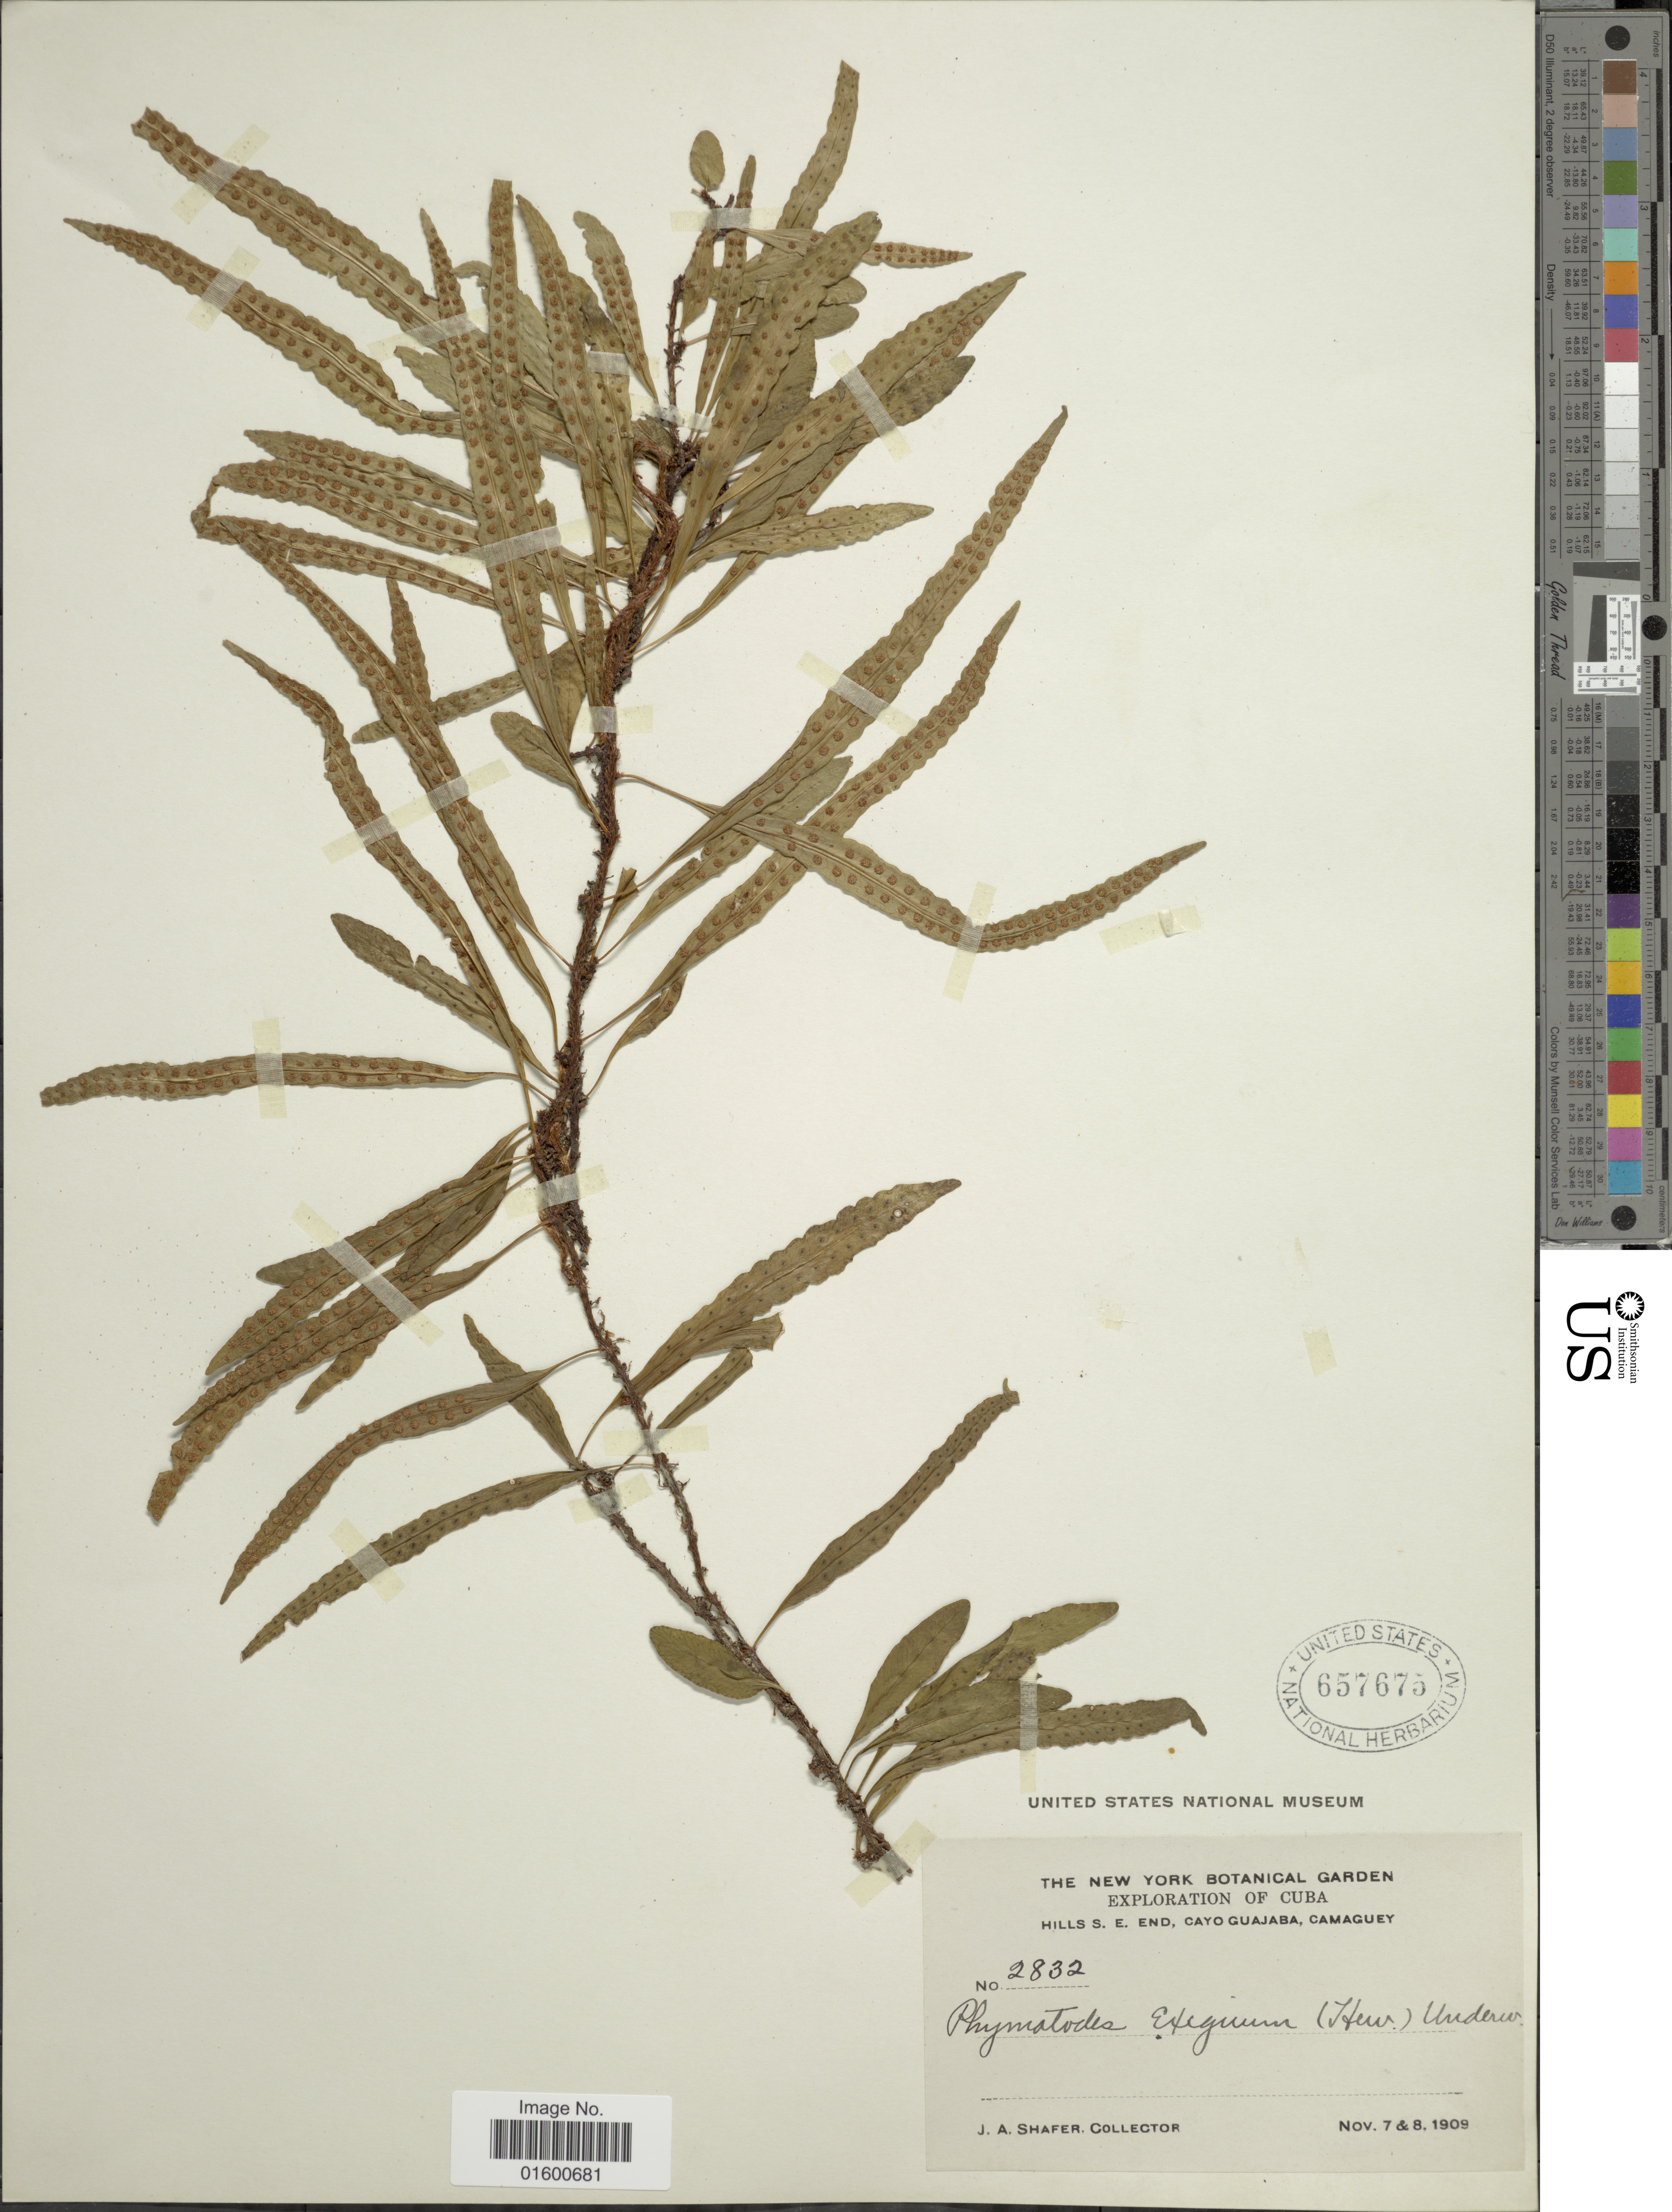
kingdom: Plantae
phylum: Tracheophyta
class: Polypodiopsida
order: Polypodiales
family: Polypodiaceae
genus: Microgramma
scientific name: Microgramma heterophylla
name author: (L.) Wherry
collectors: J. A. Shafer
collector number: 2832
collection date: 1909-11-07/1909-11-08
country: Cuba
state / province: Camagüey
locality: Hills S. E. end, Cayo Guajaba, Camaguey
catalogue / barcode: US 657675